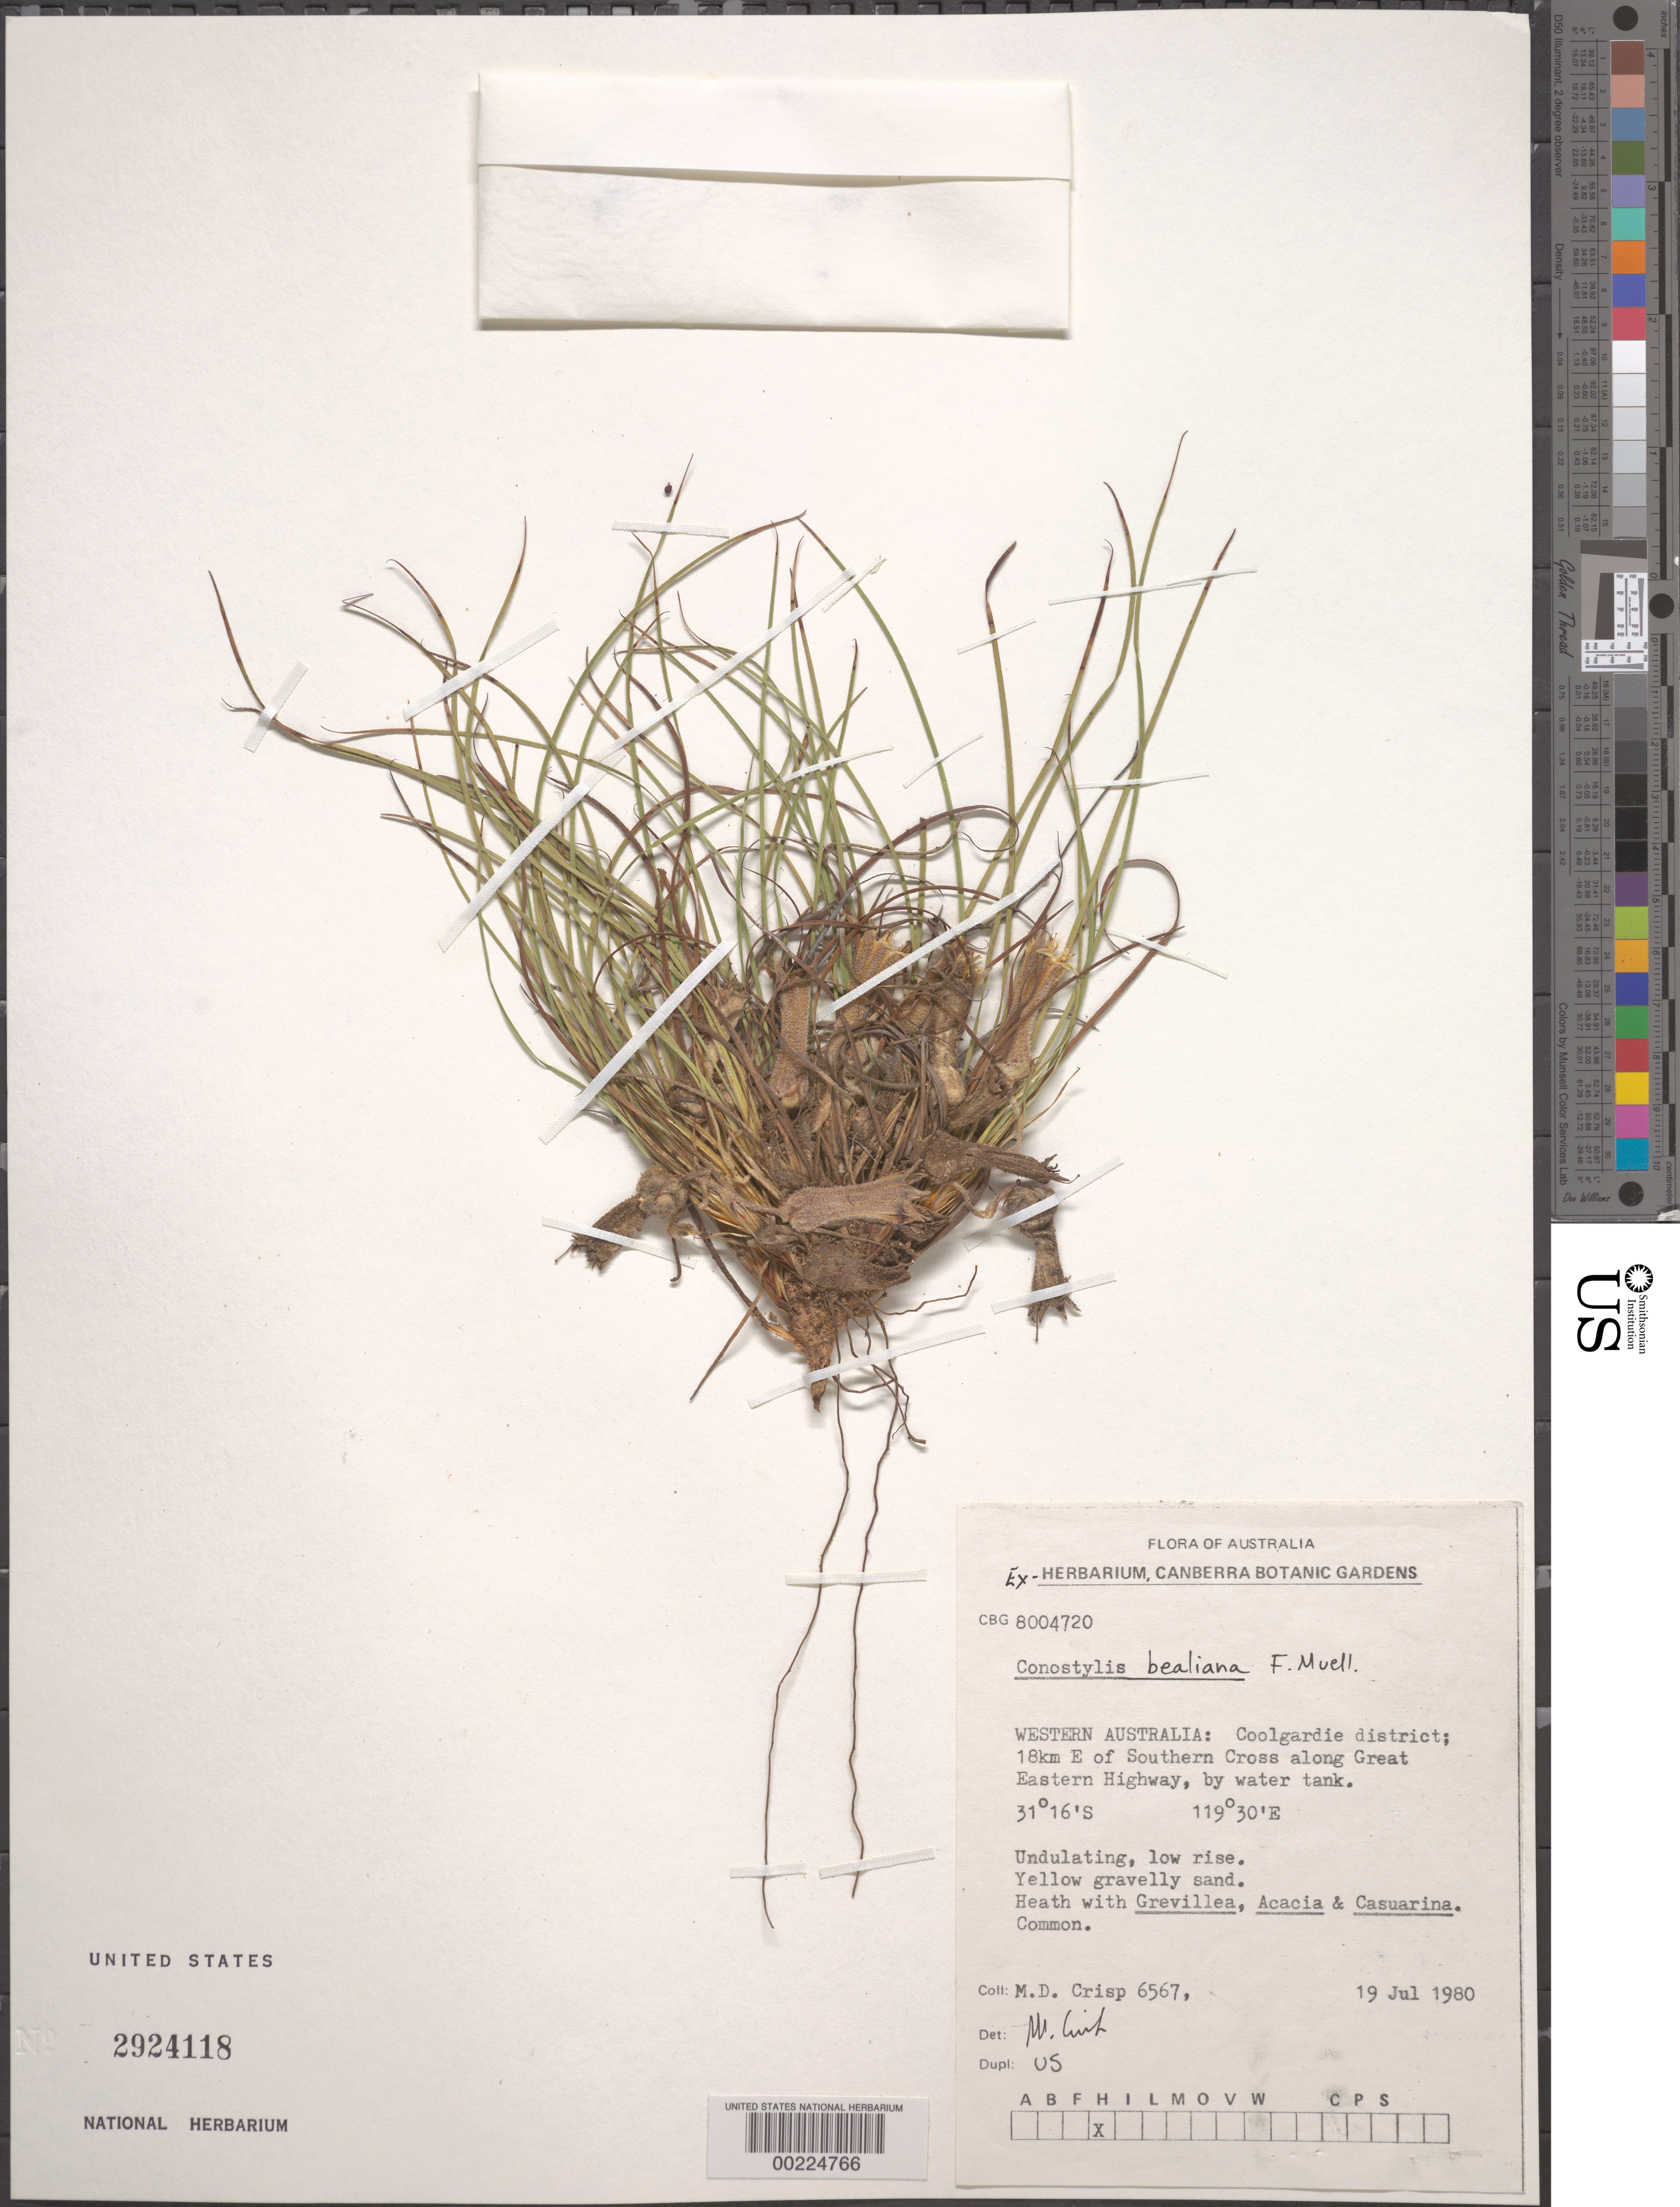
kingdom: Plantae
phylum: Tracheophyta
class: Liliopsida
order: Commelinales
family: Haemodoraceae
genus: Conostylis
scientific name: Conostylis bealiana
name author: F. Muell.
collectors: M. Crisp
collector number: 6567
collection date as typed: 19 Jul 1980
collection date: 1980-07-19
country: Australia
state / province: Western Australia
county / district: Coolgardie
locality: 18 km e of southern cross along great eastern highway by water tank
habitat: Undulating, low rise; yellow gravelly sand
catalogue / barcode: US 2924118